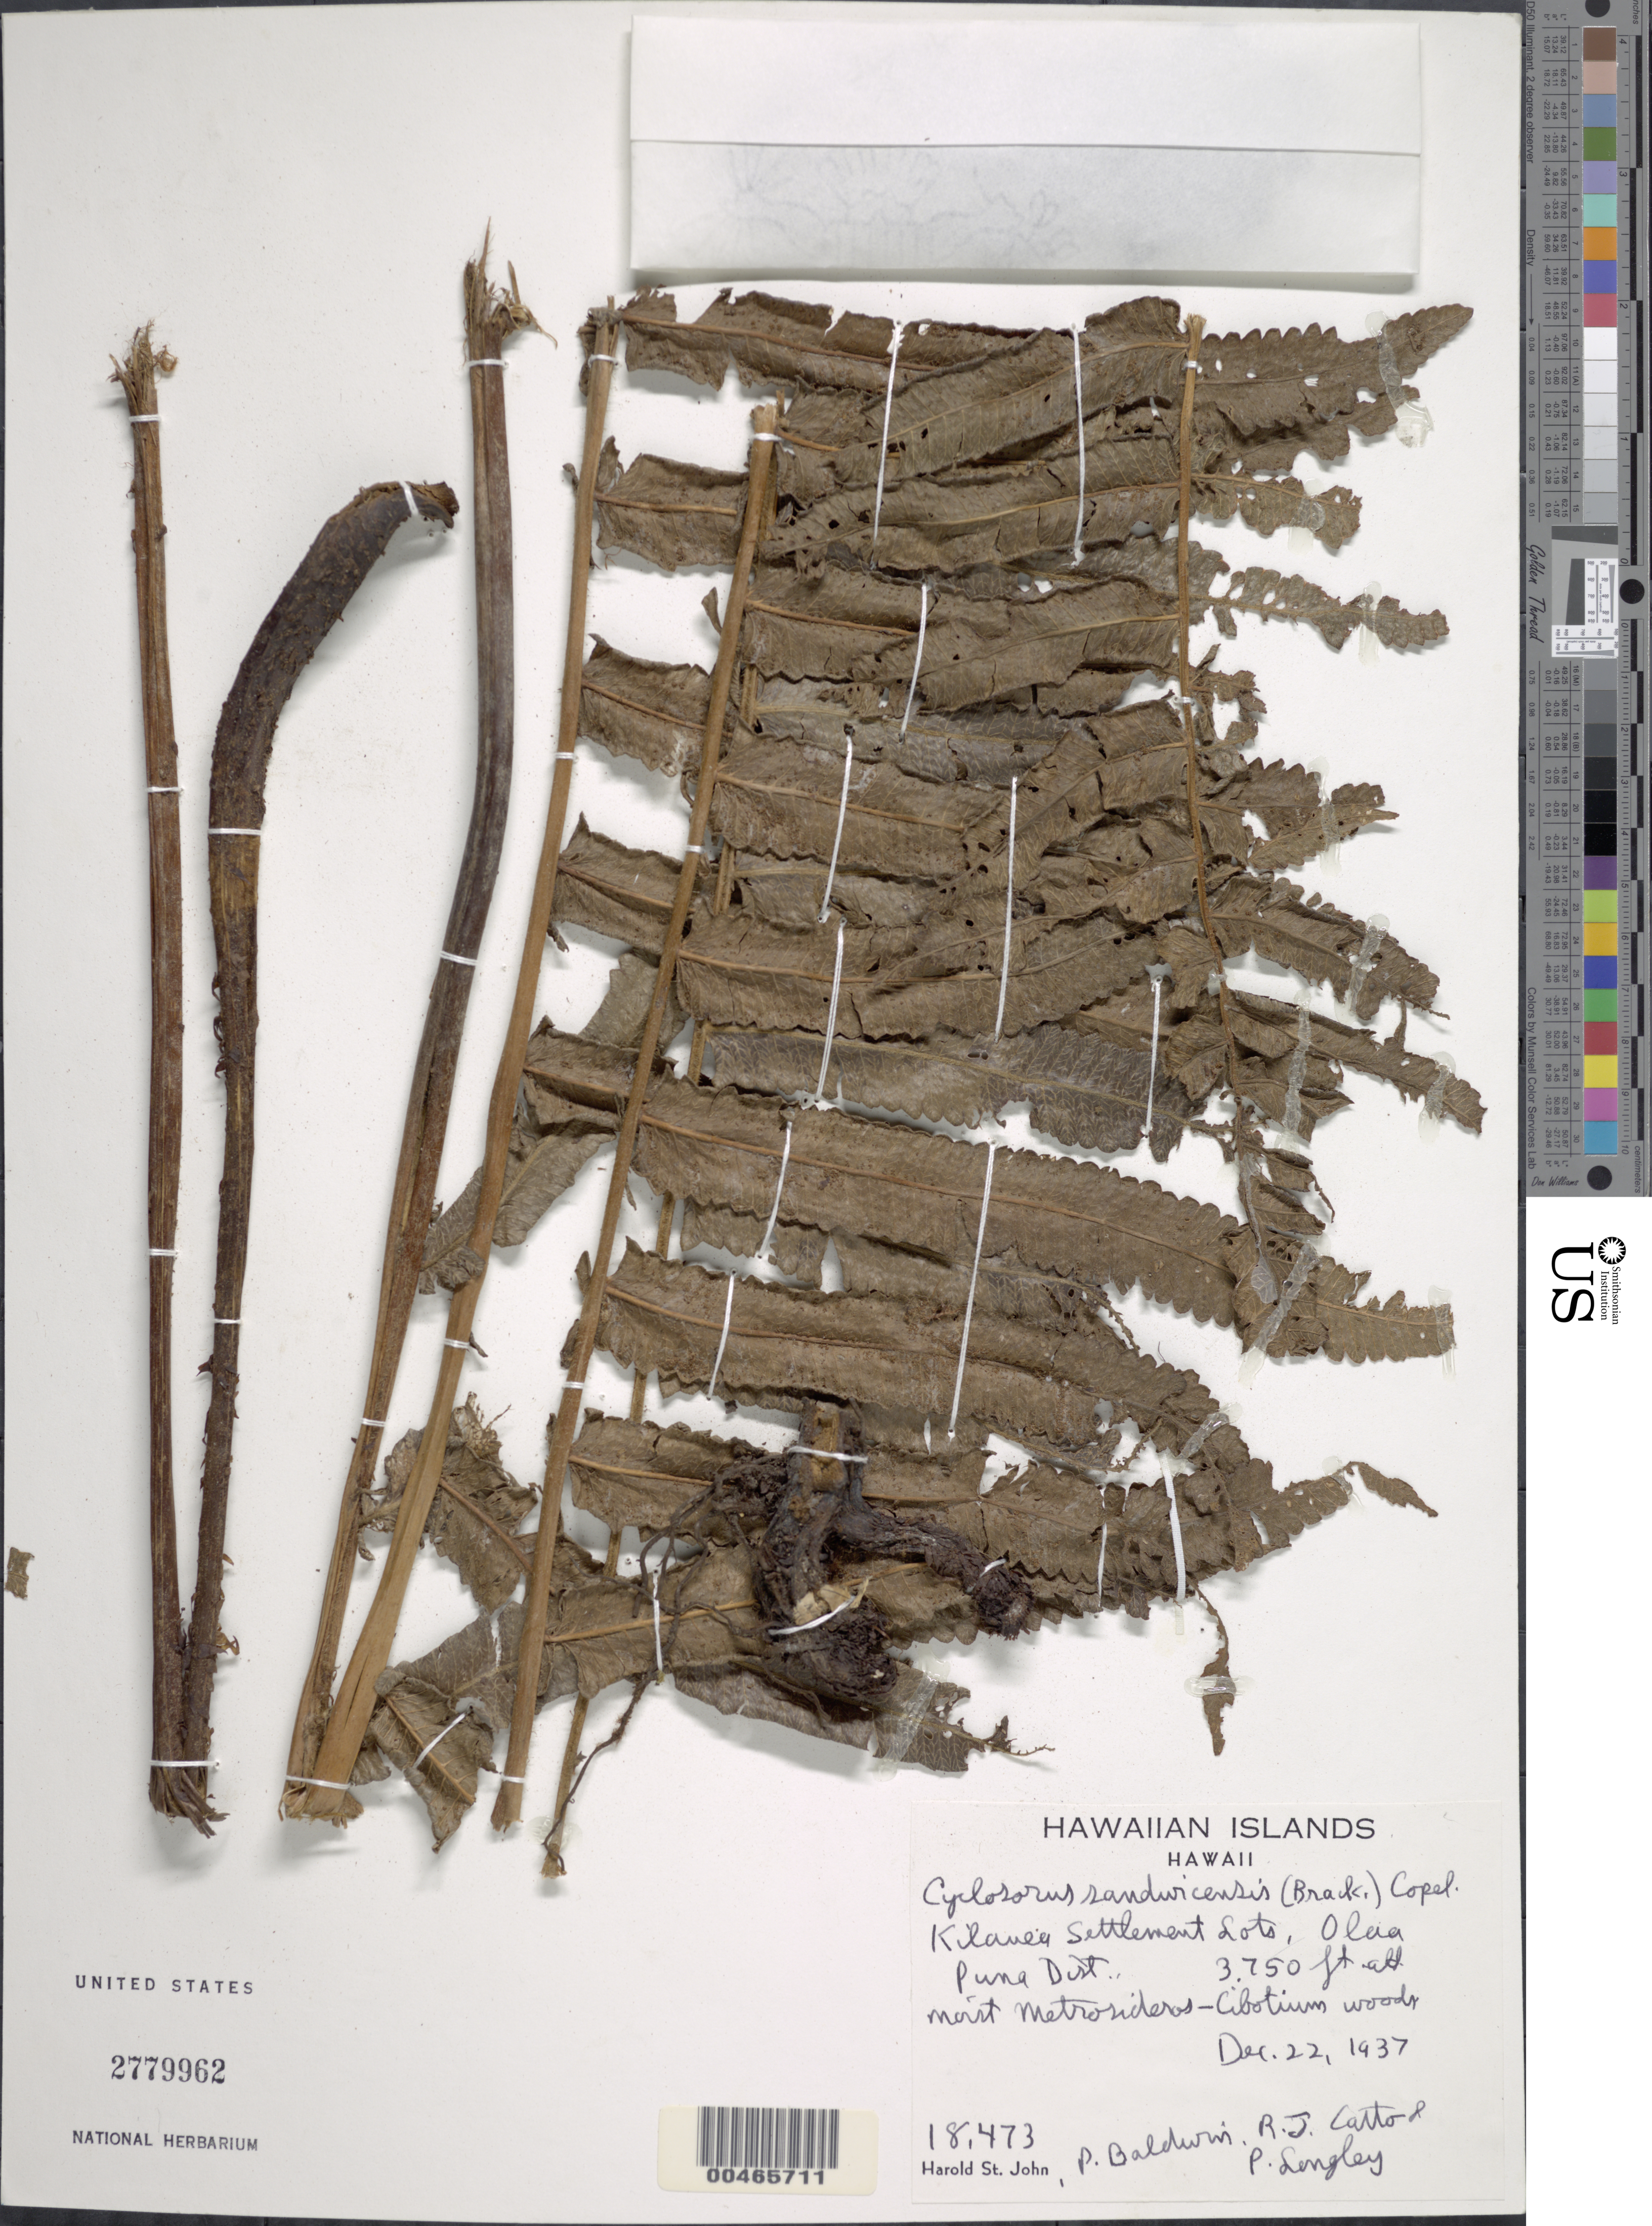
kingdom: Plantae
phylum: Tracheophyta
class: Polypodiopsida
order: Polypodiales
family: Thelypteridaceae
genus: Cyclosorus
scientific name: Cyclosorus sandwicensis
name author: Copel.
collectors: H. St. John, P. Baldwin, R. Catto & P. Langley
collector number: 18473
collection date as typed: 22 Dec 1937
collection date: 1937-12-22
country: United States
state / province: Hawaii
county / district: Hawaii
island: Hawaii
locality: Kilauea Settlement Lots, Olaa, Puna Dist.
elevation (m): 1143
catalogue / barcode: US 2779962